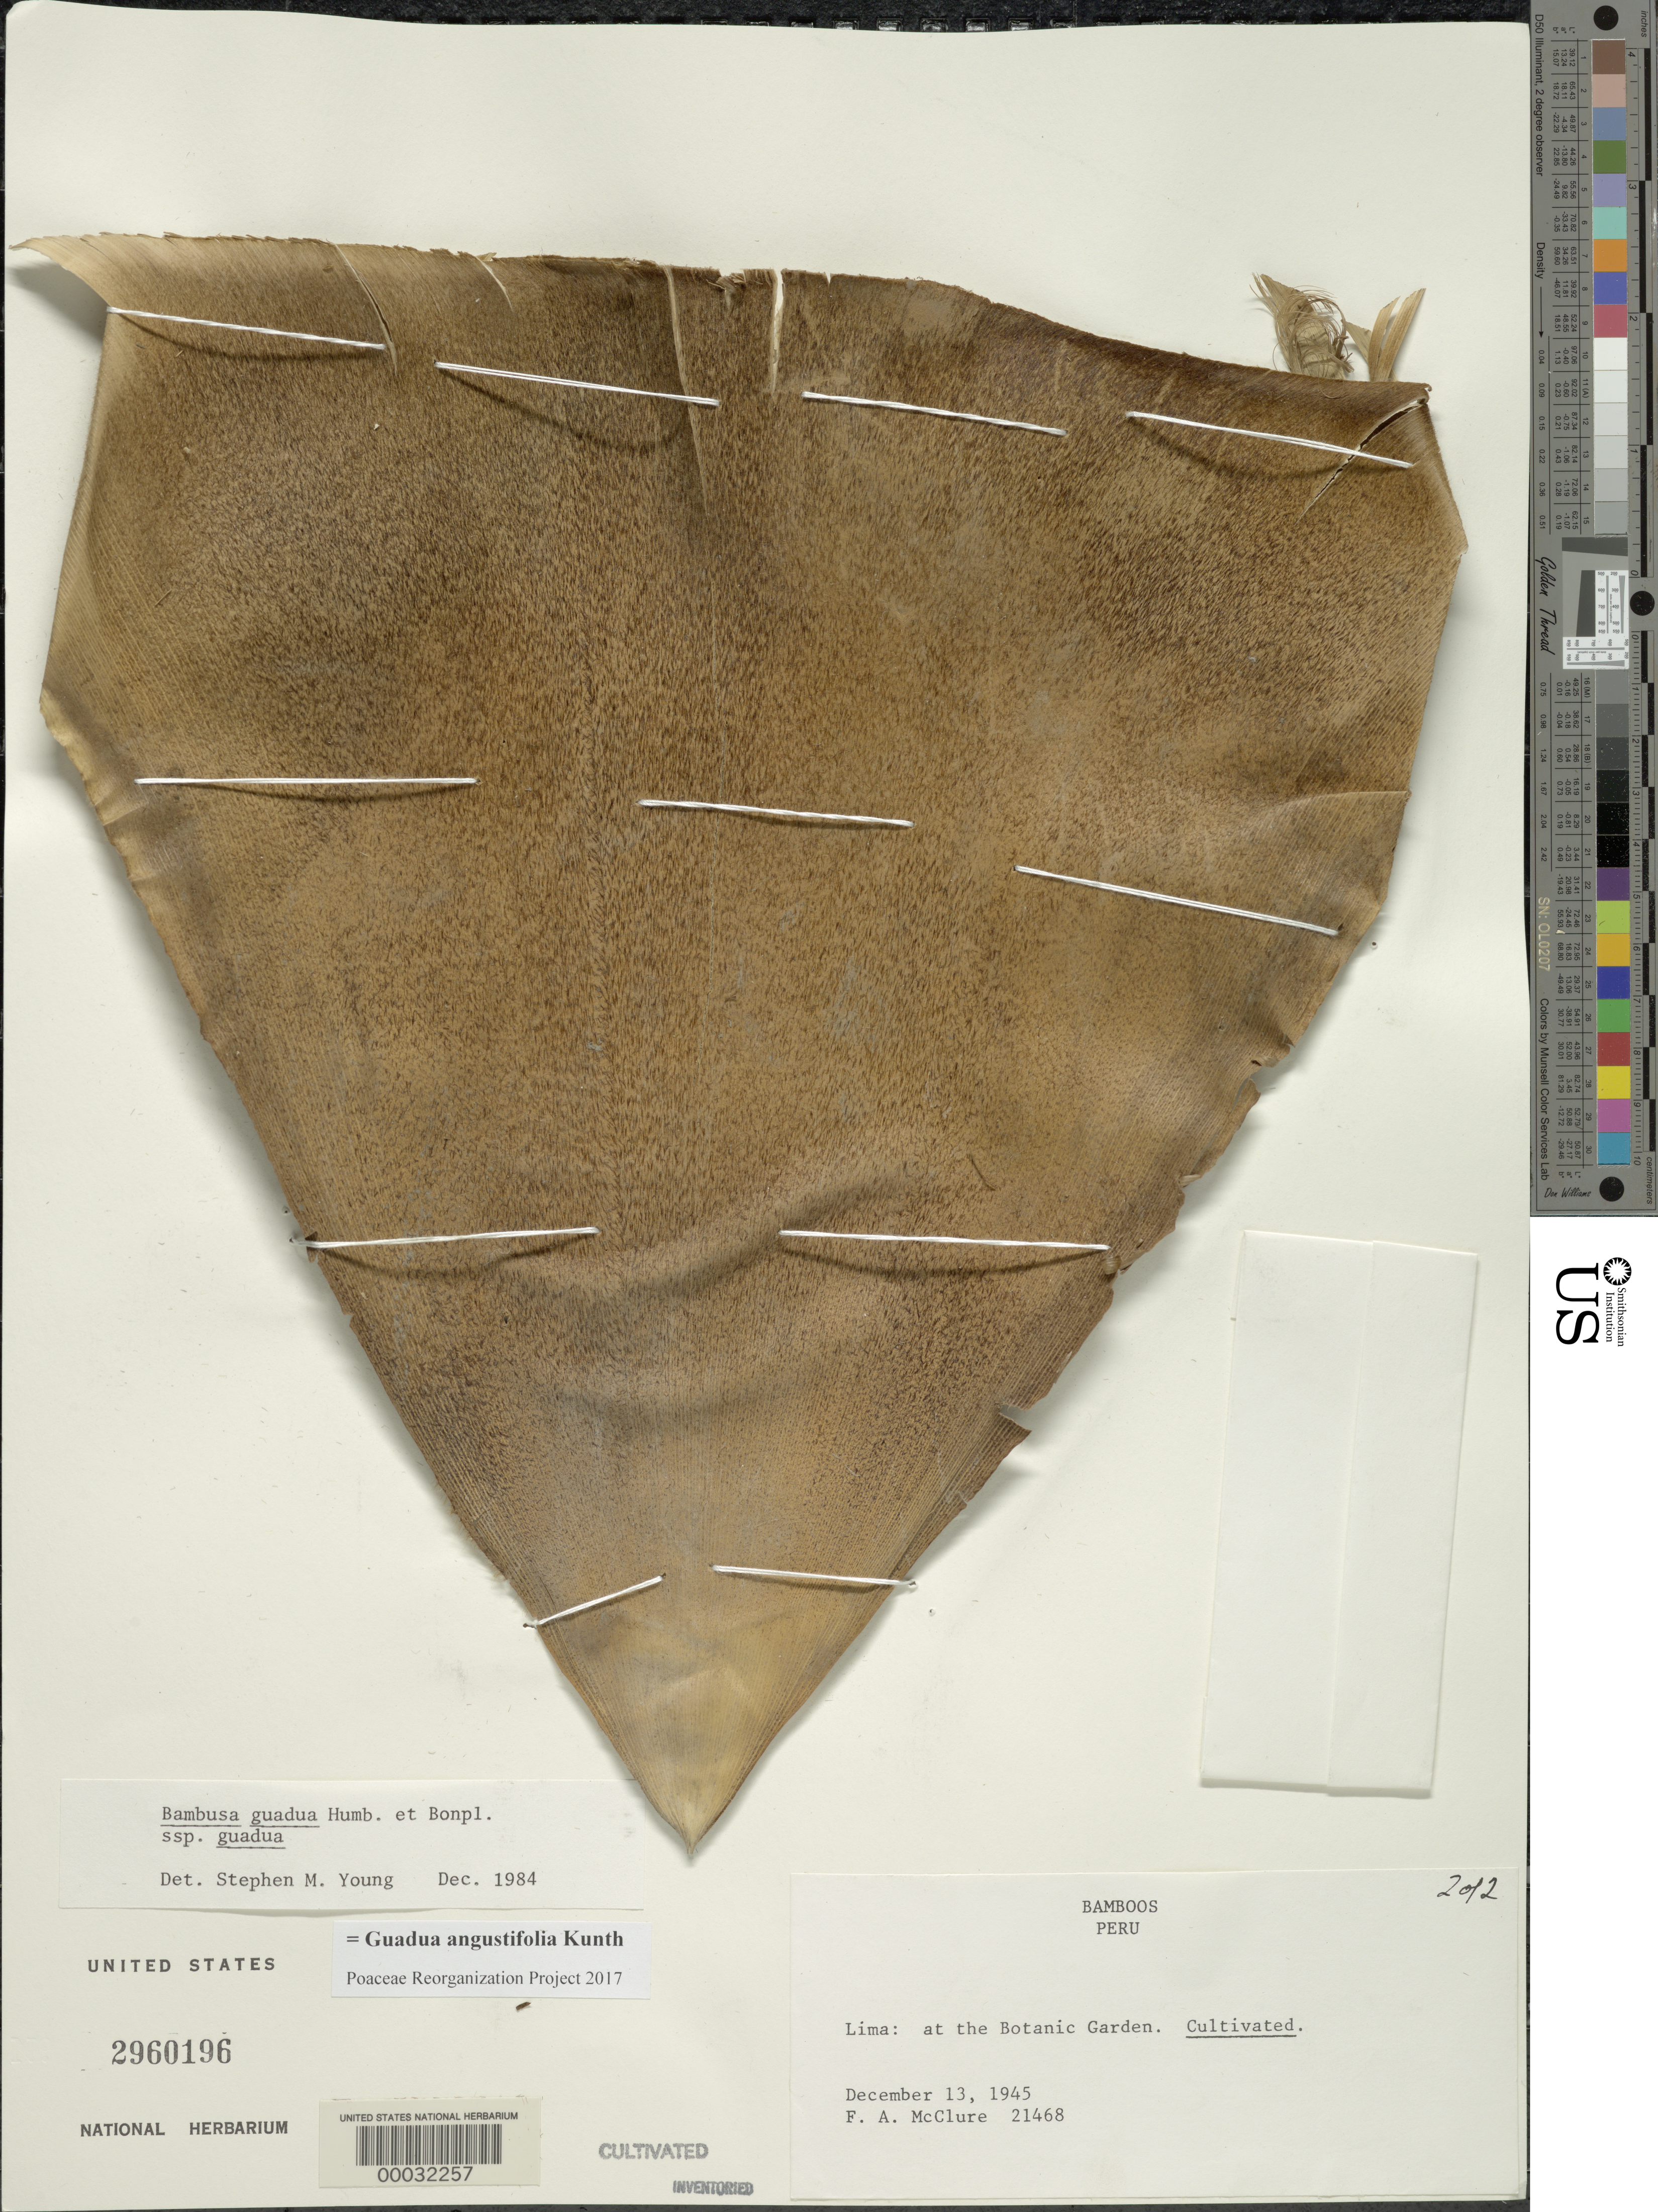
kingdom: Plantae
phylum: Tracheophyta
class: Liliopsida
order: Poales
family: Poaceae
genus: Guadua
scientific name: Guadua angustifolia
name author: Kunth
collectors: F. A. McClure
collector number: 21468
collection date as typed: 13 Dec 1945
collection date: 1945-12-13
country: Peru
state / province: Lima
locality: Botanic Garden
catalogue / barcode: US 2960196